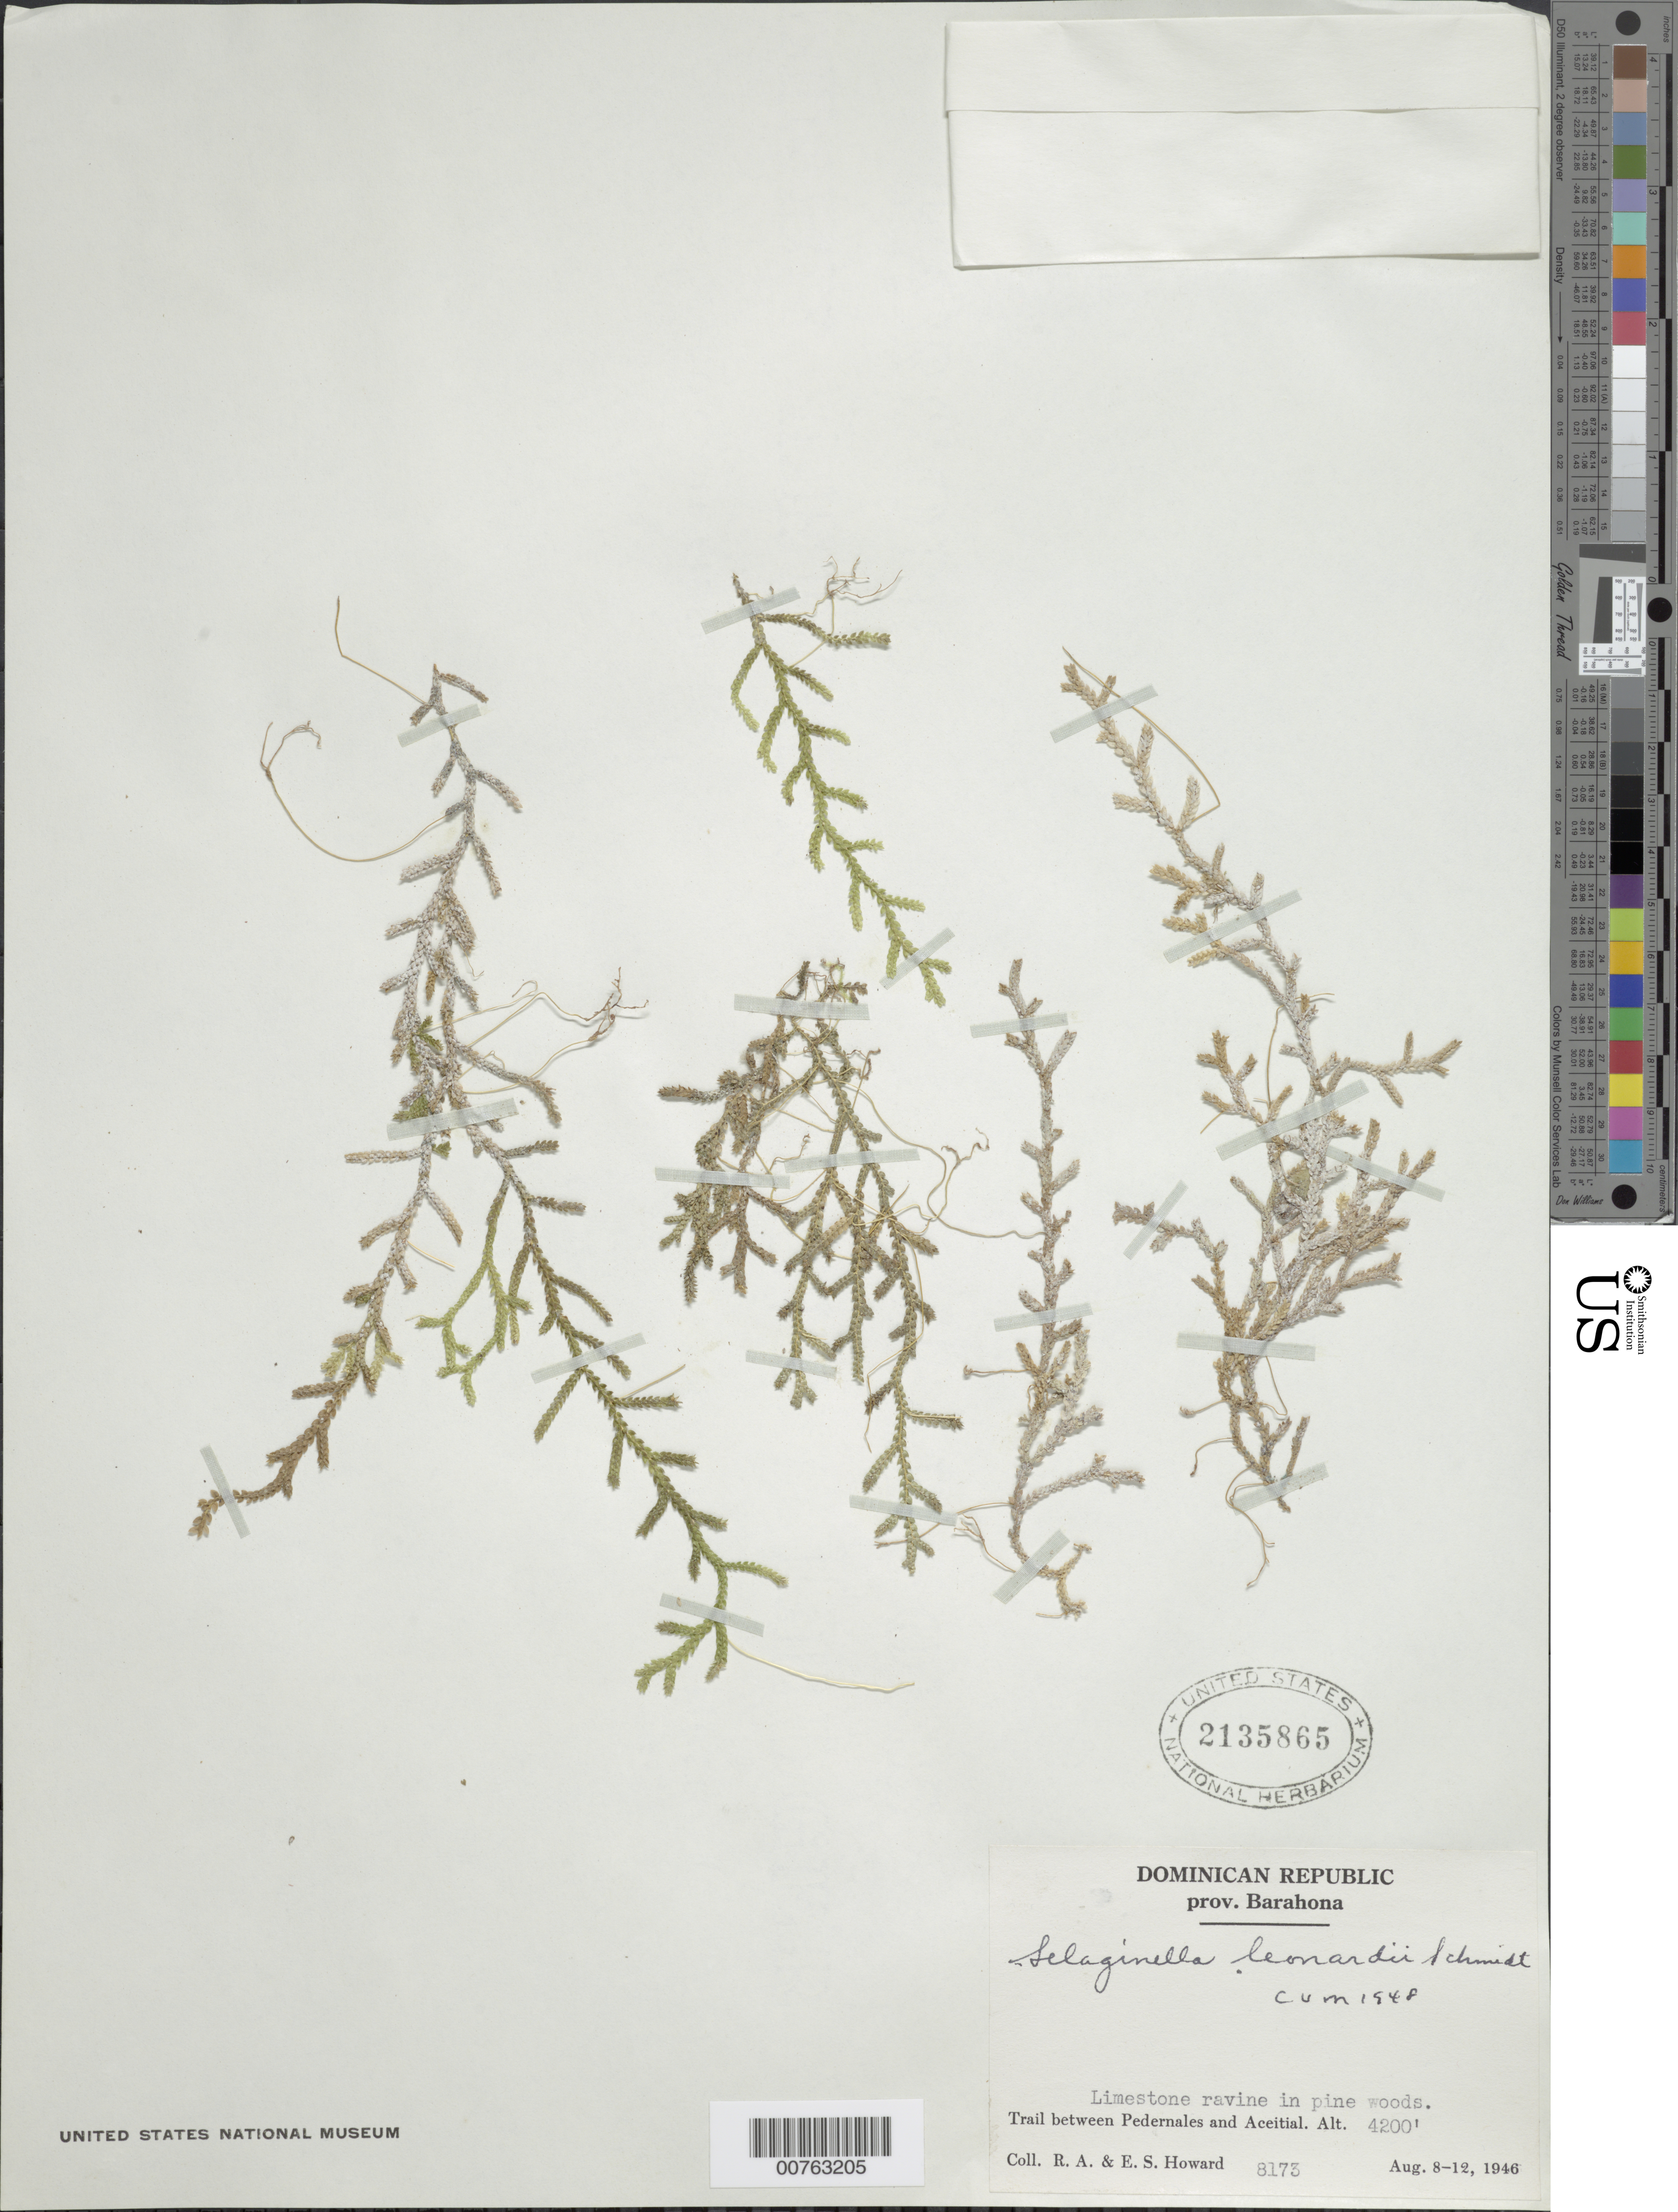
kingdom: Plantae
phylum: Tracheophyta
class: Lycopodiopsida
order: Selaginellales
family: Selaginellaceae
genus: Selaginella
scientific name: Selaginella leonardii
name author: O.C. Schmidt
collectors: R. A. Howard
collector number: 8173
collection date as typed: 08 Aug 1946 to 12 Aug 1946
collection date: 1946-08-08/1946-08-12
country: Dominican Republic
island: Hispaniola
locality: Provincia Barahona. Trail between Pedernales and Aceitial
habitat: Limestone ravine in pine woods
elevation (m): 1280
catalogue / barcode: US 2135865